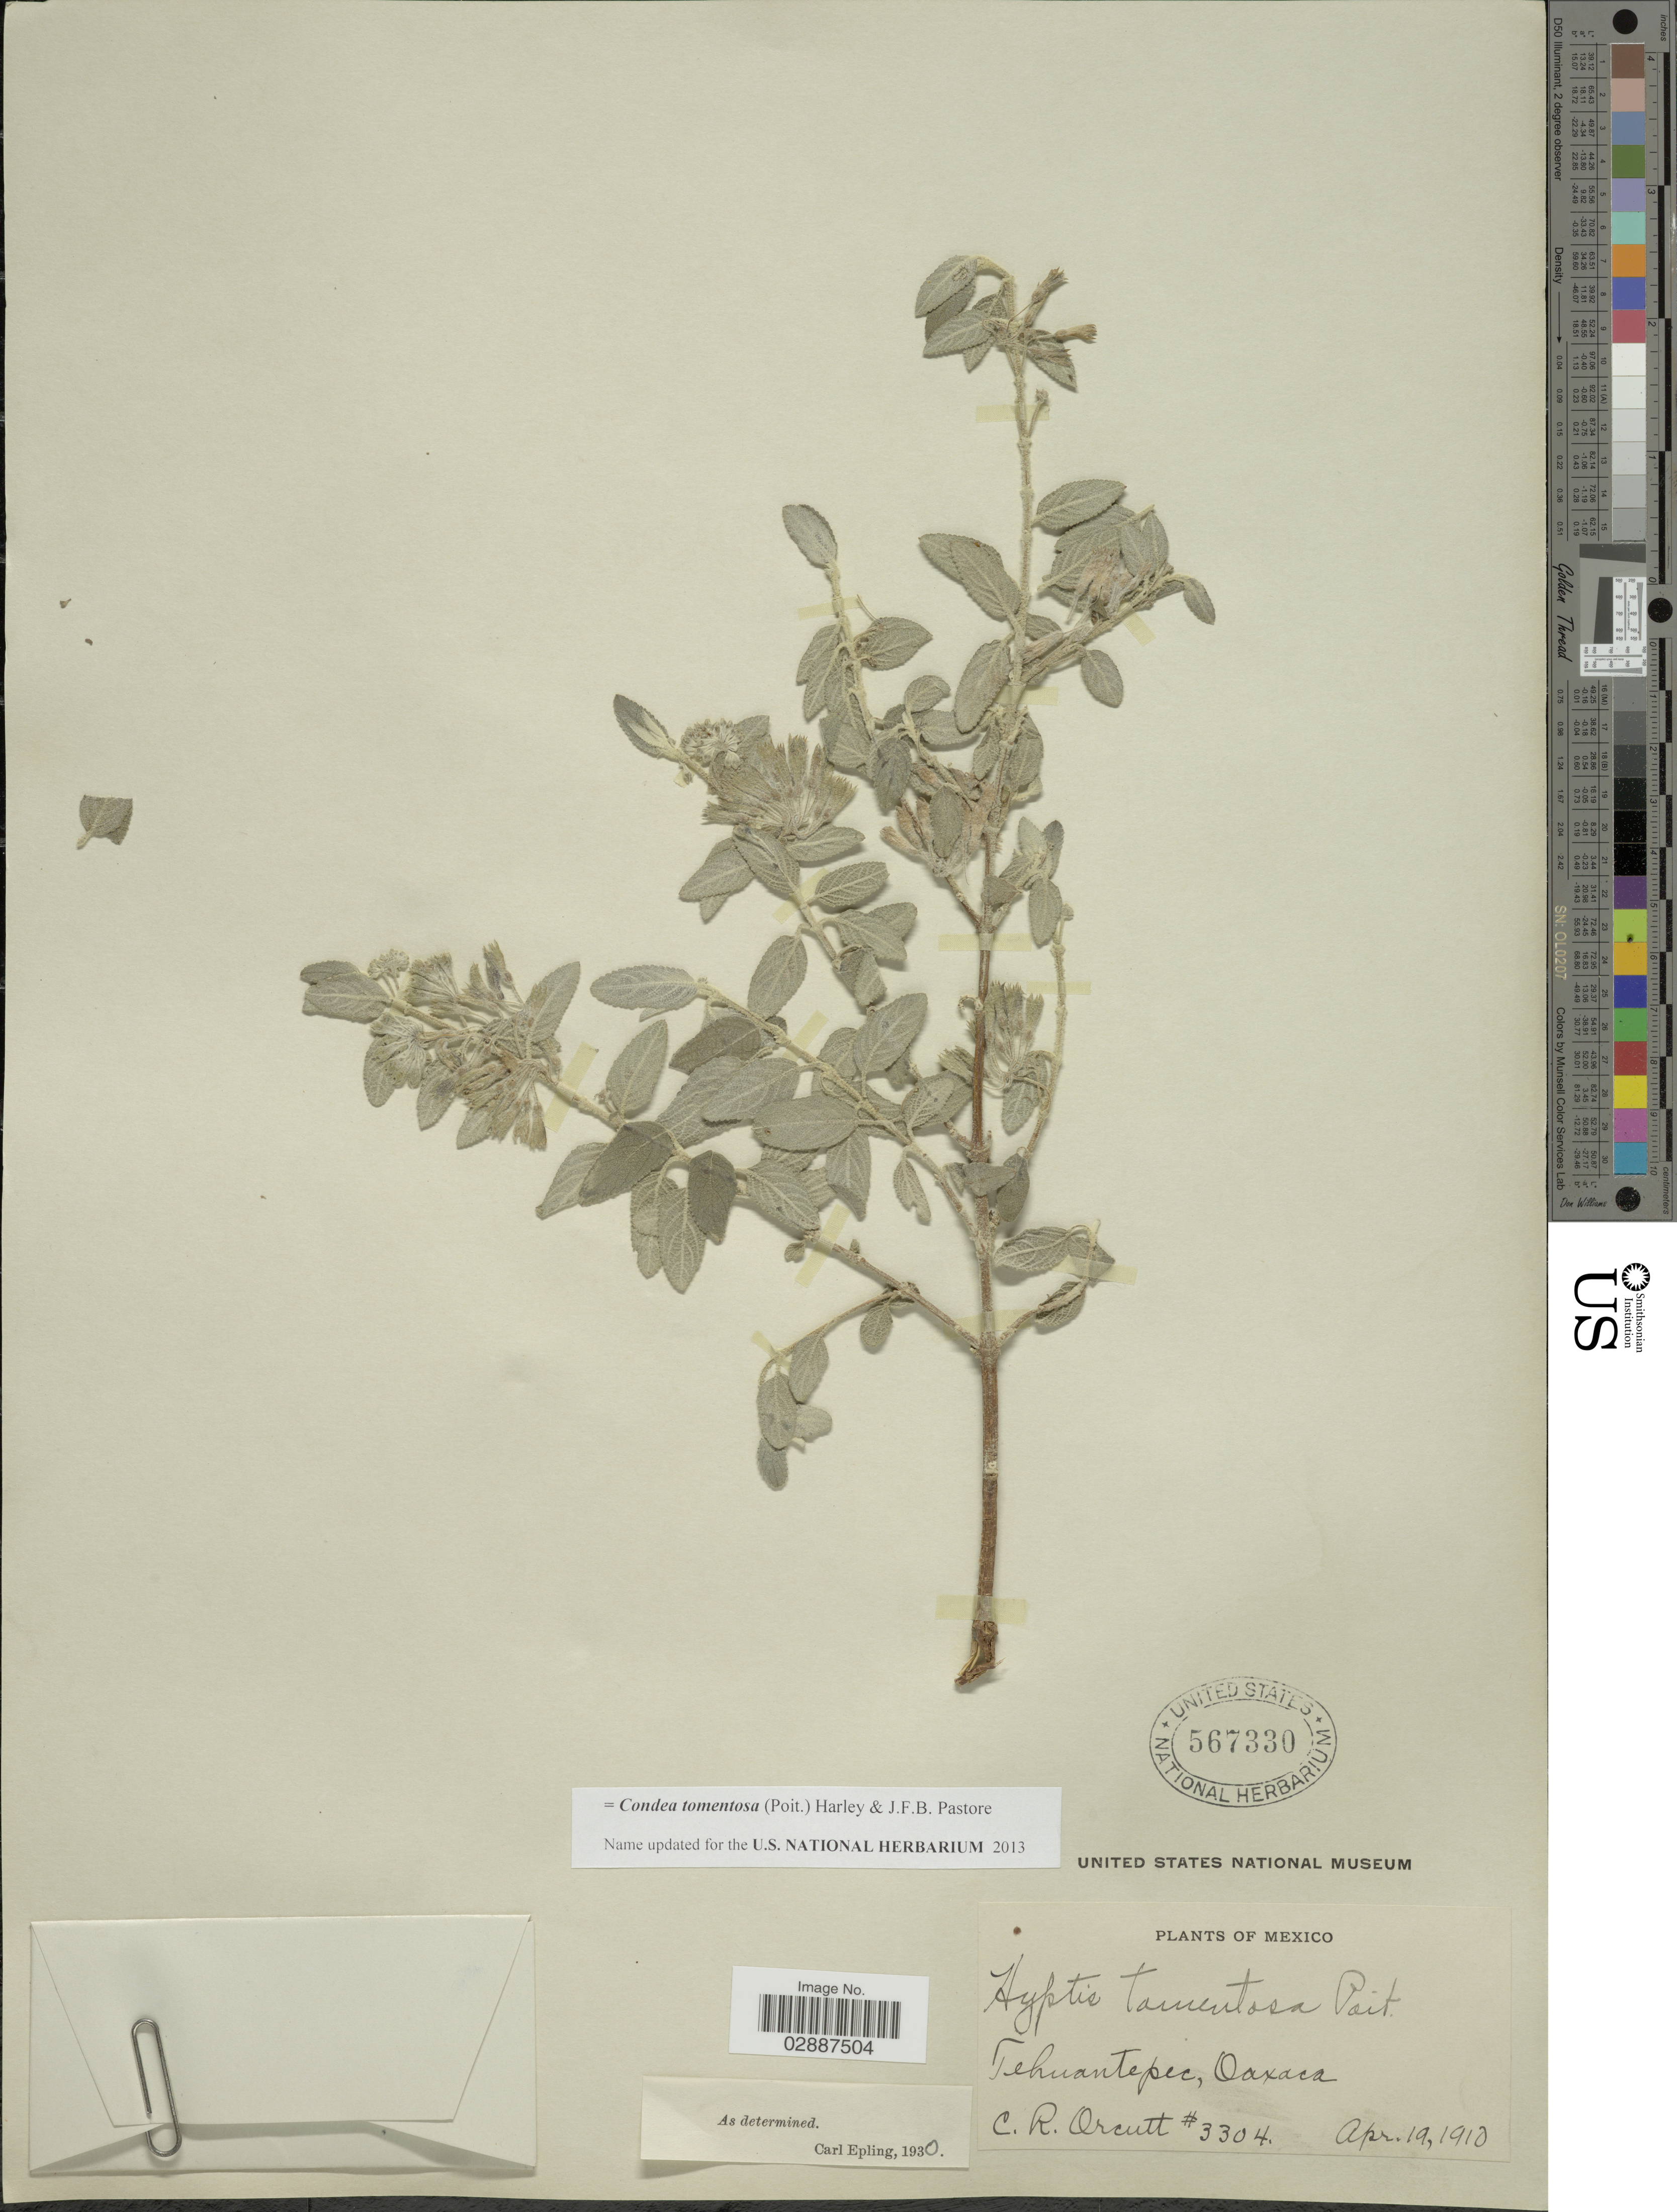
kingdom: Plantae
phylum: Tracheophyta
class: Magnoliopsida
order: Lamiales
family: Lamiaceae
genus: Condea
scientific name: Condea tomentosa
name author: (Poit.) Harley & J.F.B. Pastore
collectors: C. R. Orcutt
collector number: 3304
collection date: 1910-04-19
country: Mexico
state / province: Oaxaca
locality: Tehuantepec.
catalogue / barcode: US 567330